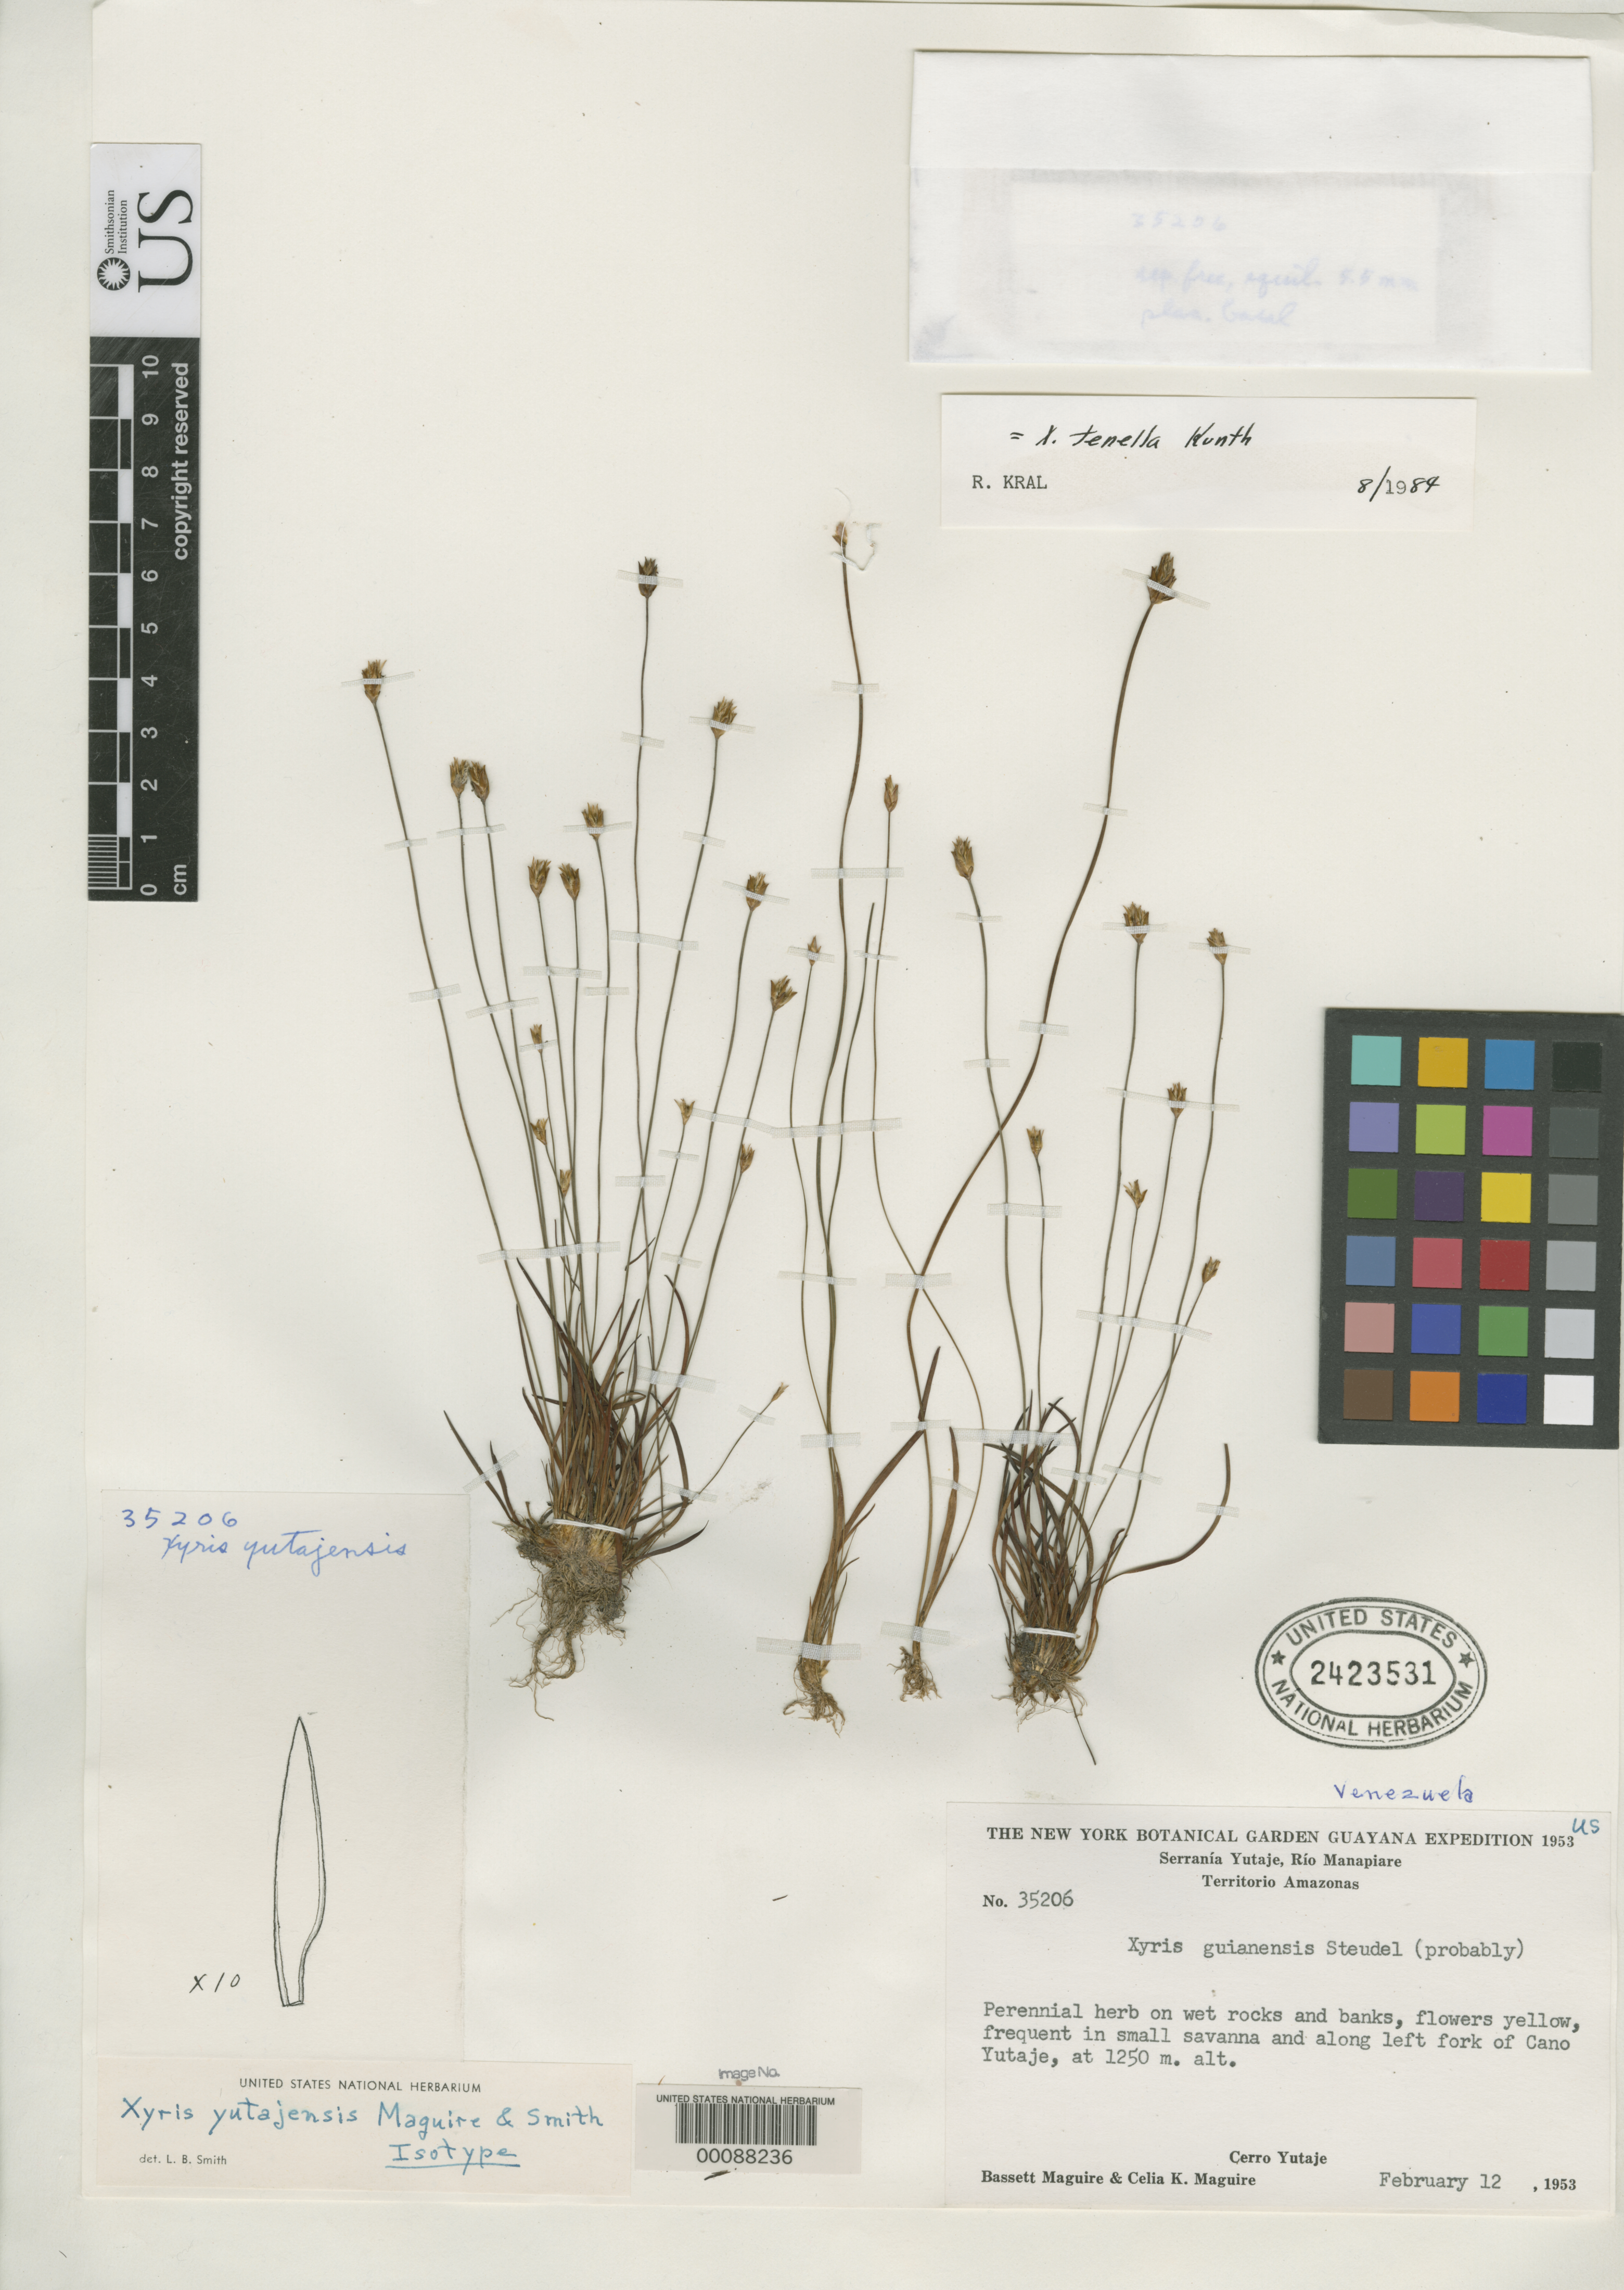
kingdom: Plantae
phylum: Tracheophyta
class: Liliopsida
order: Poales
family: Xyridaceae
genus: Xyris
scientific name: Xyris yutajensis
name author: Maguire & L.B. Sm.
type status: Isotype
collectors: B. Maguire & C. K. Maguire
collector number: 35206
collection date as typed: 12 Feb 1953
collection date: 1953-02-12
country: Venezuela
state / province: Amazonas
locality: Along left fork of Cano Yutaje.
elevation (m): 1250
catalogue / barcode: US 2423531